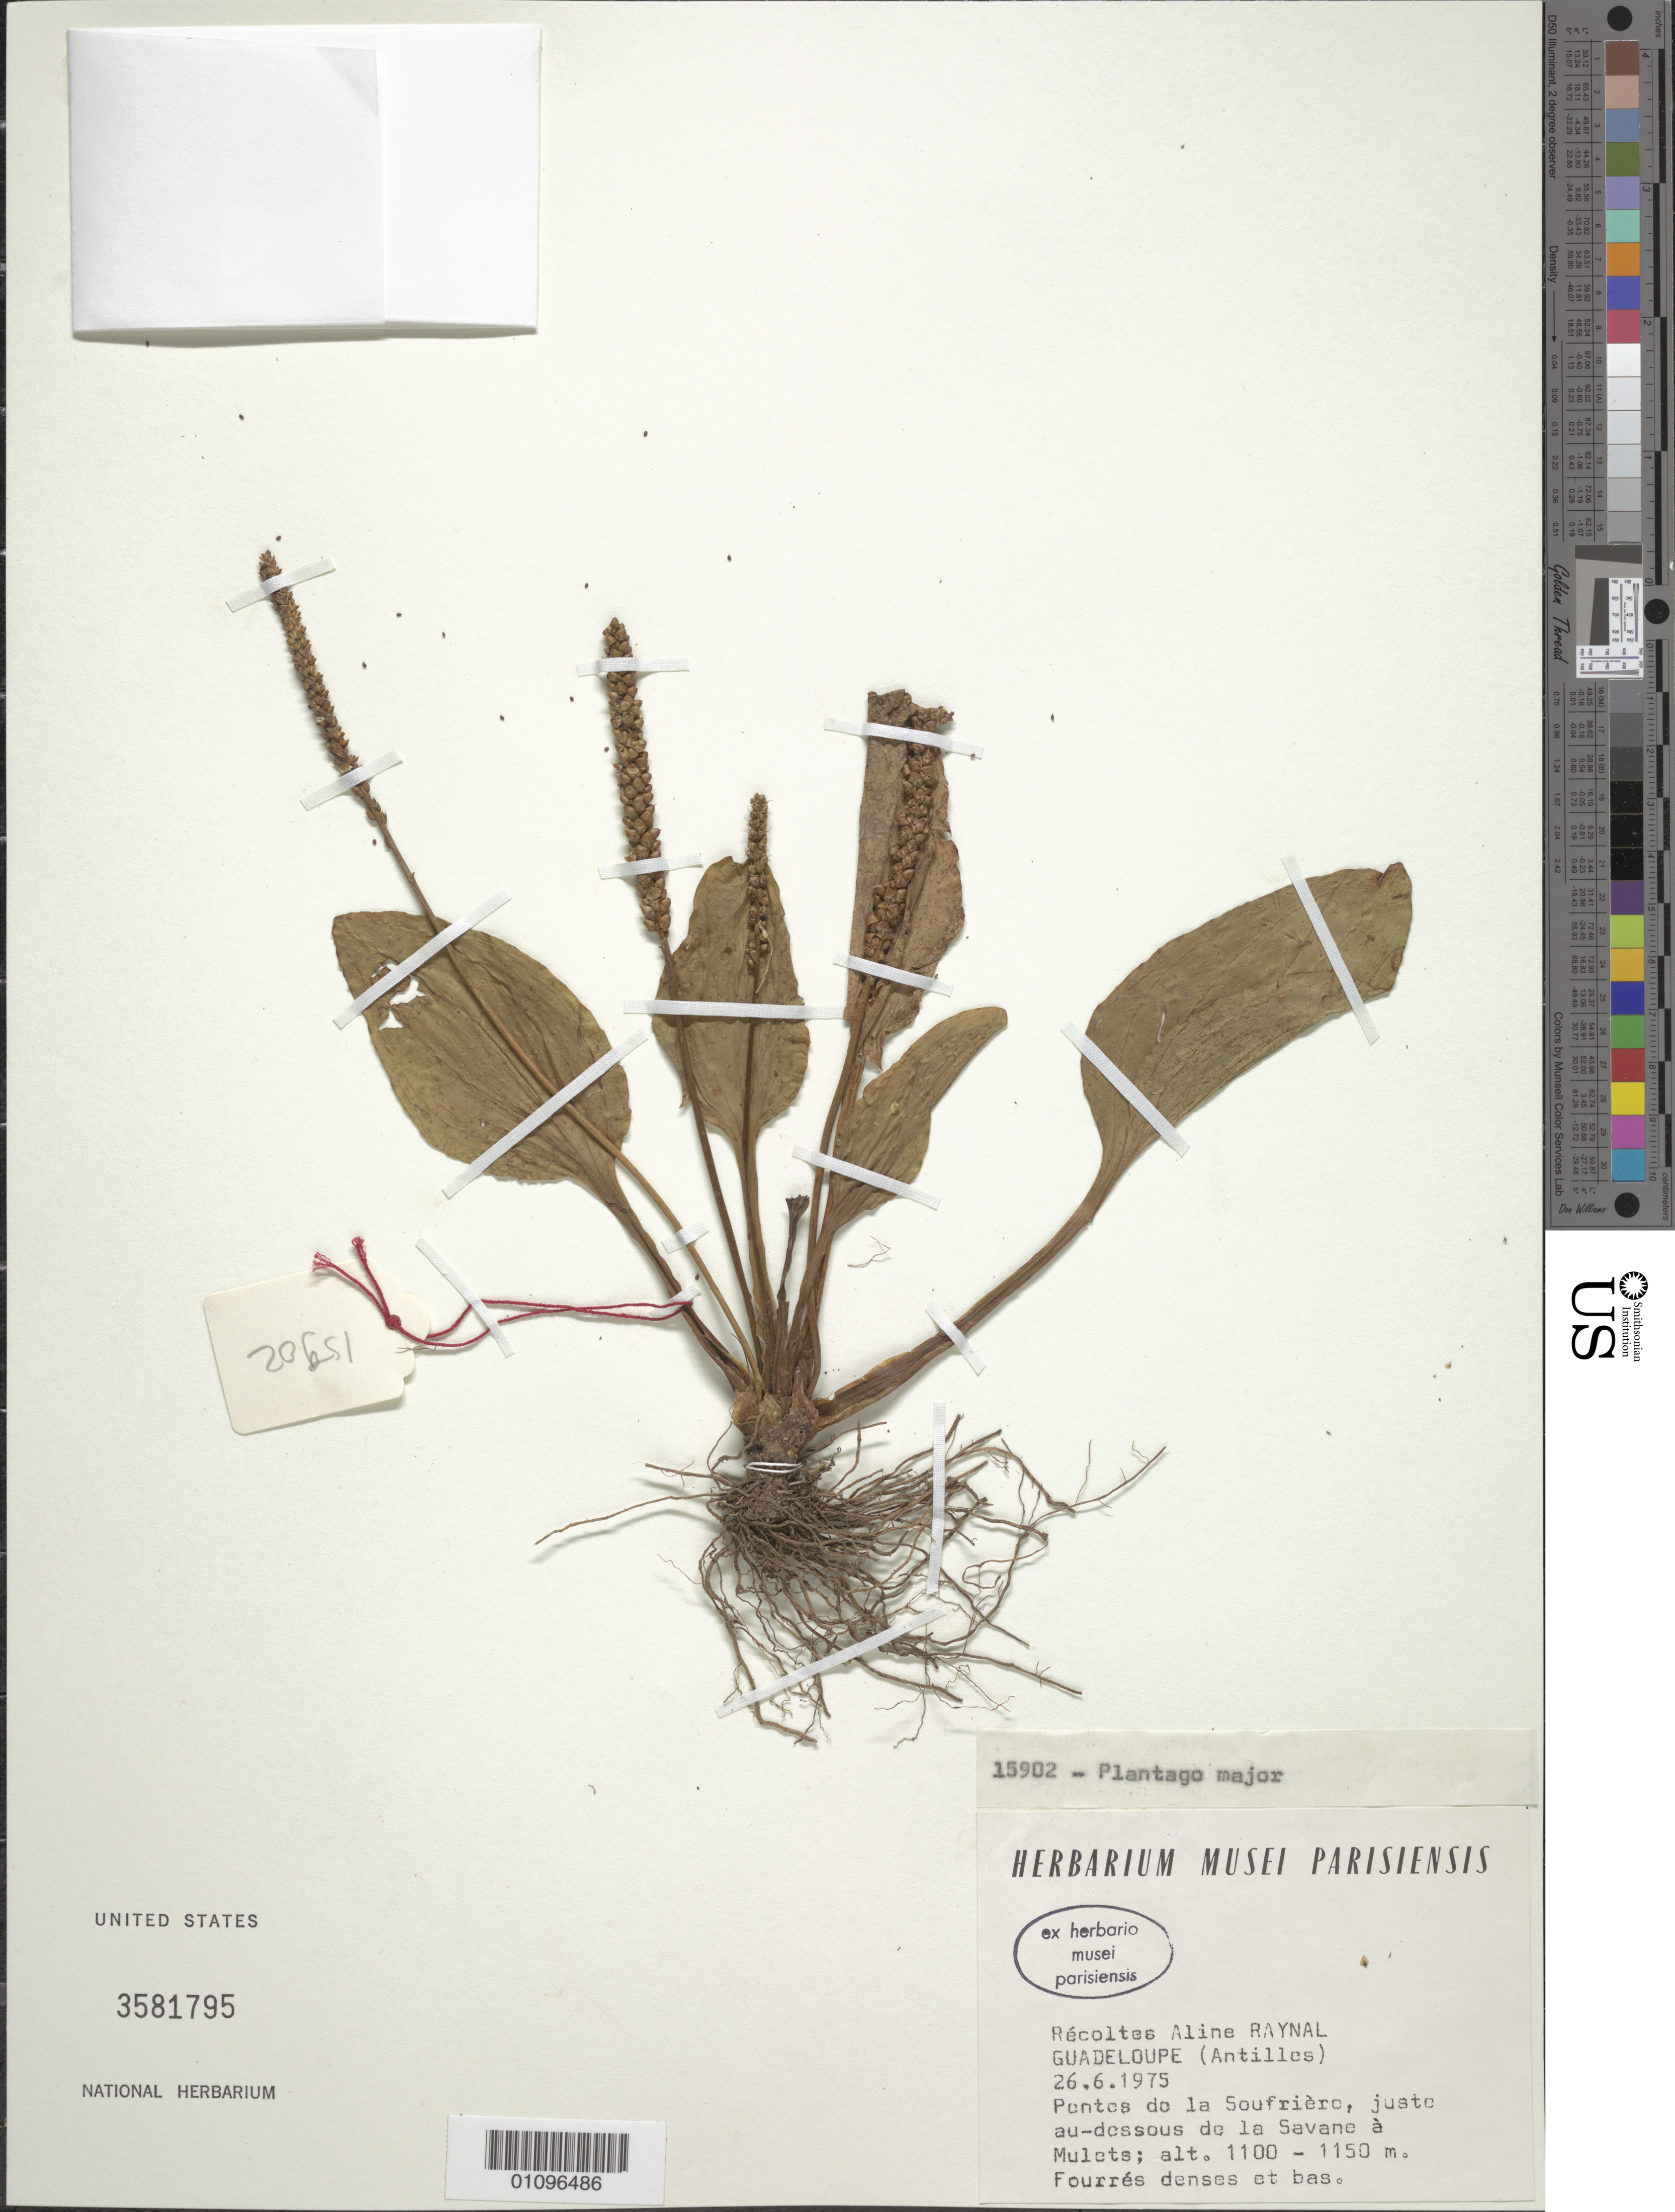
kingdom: Plantae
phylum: Tracheophyta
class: Magnoliopsida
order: Lamiales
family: Plantaginaceae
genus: Plantago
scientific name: Plantago major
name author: L.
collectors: A. M. Raynal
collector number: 15902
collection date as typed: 26 Jun 1975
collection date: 1975-06-26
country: Guadeloupe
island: Basse Terre [Guadeloupe]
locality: Soufrière, juste au-dessous de la Savan à Mulets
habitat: Fourrés denses et bas.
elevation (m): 1100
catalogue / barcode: US 3581795